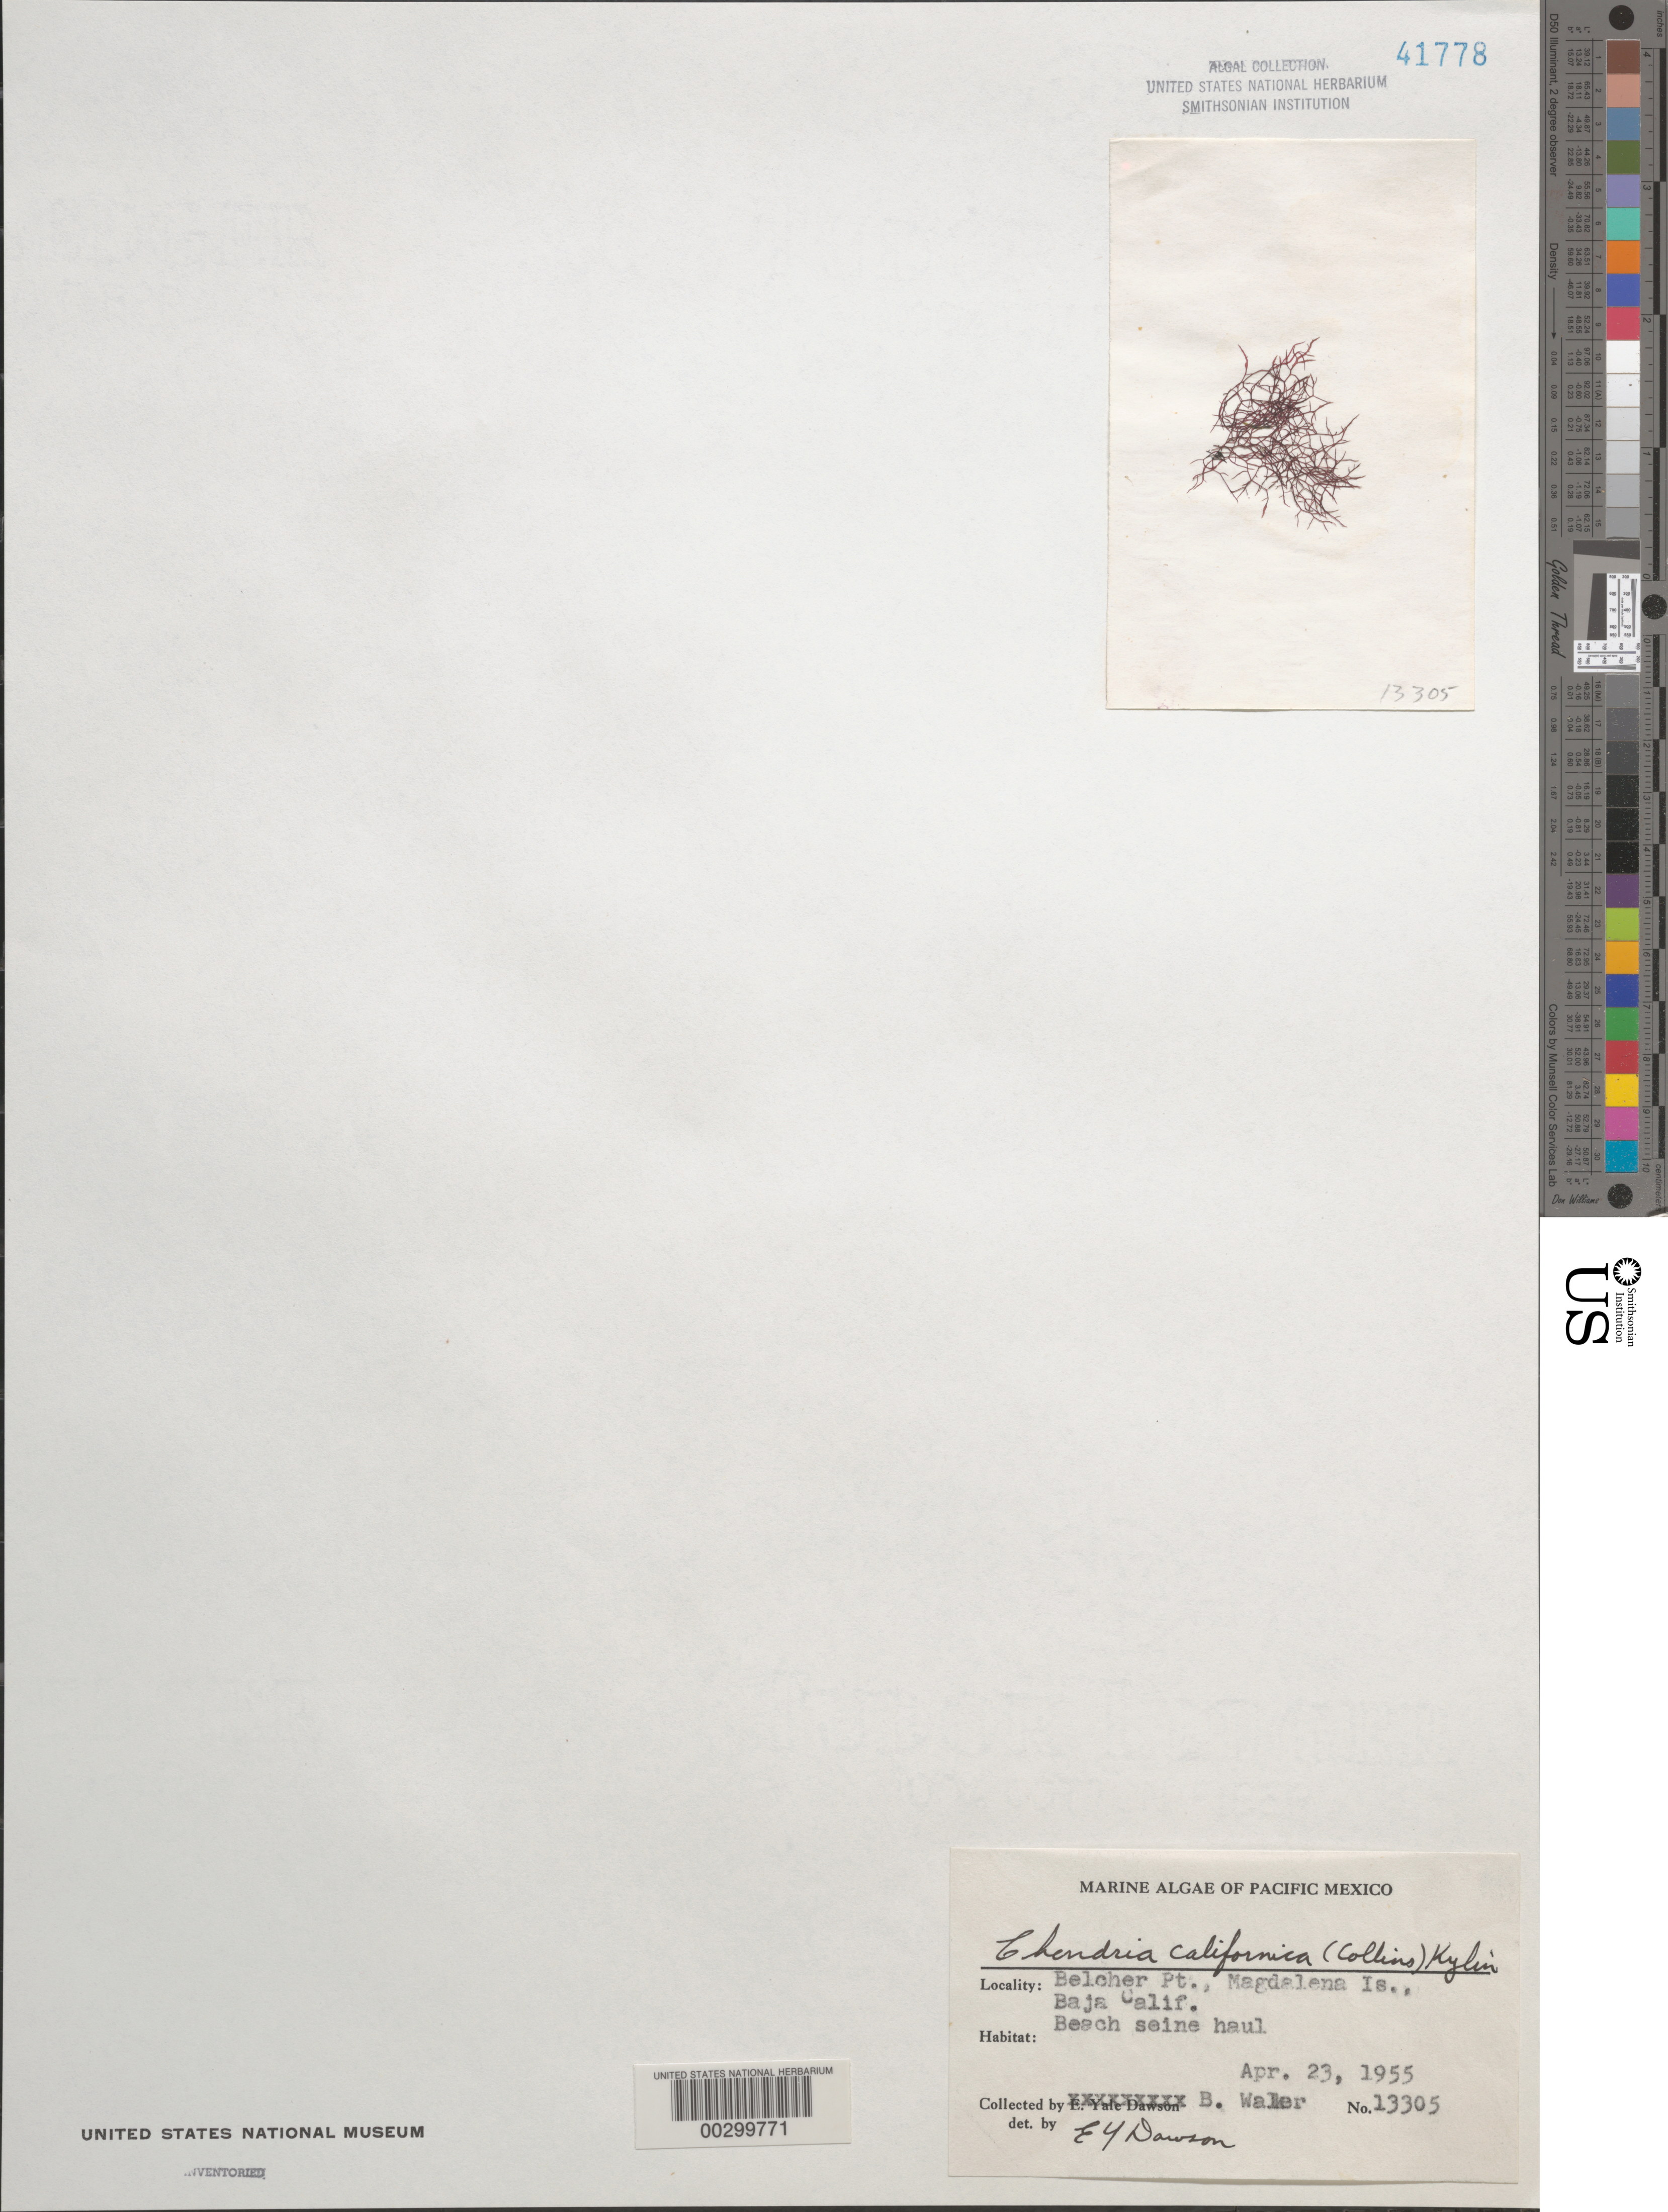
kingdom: Plantae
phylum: Rhodophyta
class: Florideophyceae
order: Ceramiales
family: Rhodomelaceae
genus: Chondria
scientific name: Chondria acrorhizophora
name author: Setch. & N.L. Gardner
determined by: Algae name updating Project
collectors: B. Walker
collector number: EYD 13305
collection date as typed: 23 Apr 1955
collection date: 1955-04-23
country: Mexico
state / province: Baja California Sur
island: Isla Magdalena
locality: Belcher Point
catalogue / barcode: US 41778